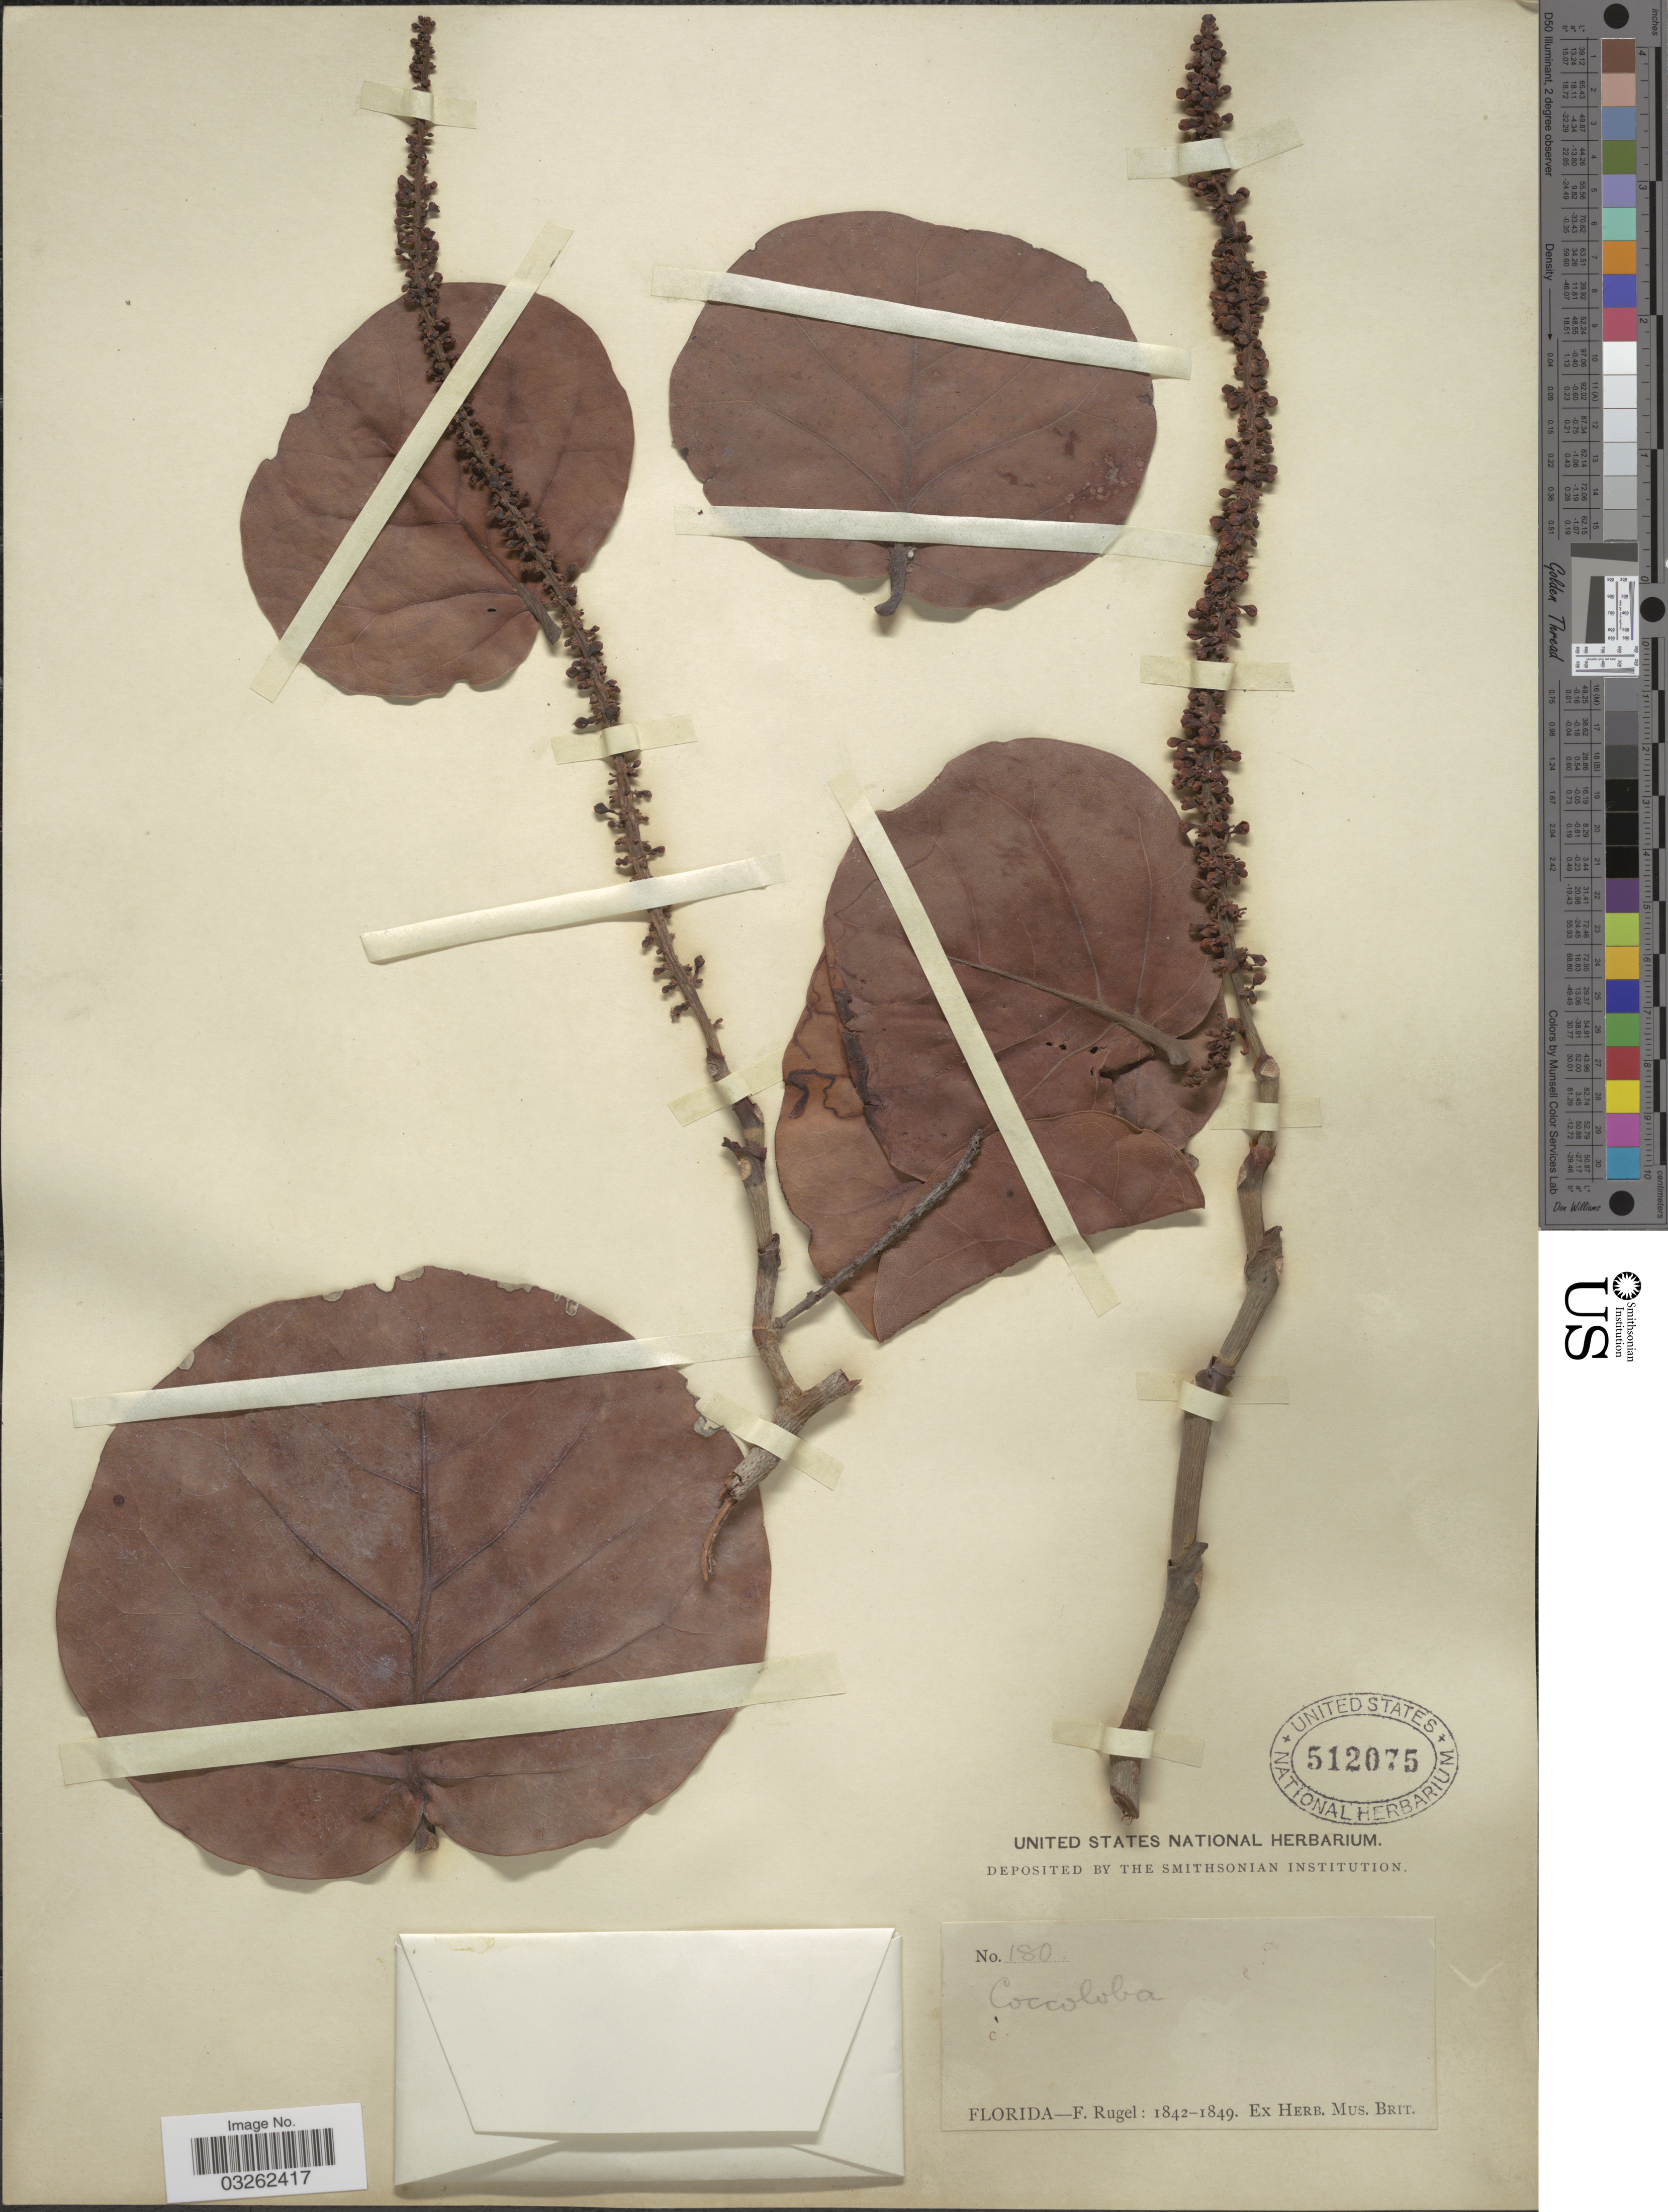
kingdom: Plantae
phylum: Tracheophyta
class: Magnoliopsida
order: Caryophyllales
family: Polygonaceae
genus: Coccoloba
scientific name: Coccoloba uvifera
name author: L.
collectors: F. Rugel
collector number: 180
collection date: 1842/1849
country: United States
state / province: Florida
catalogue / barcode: US 512075